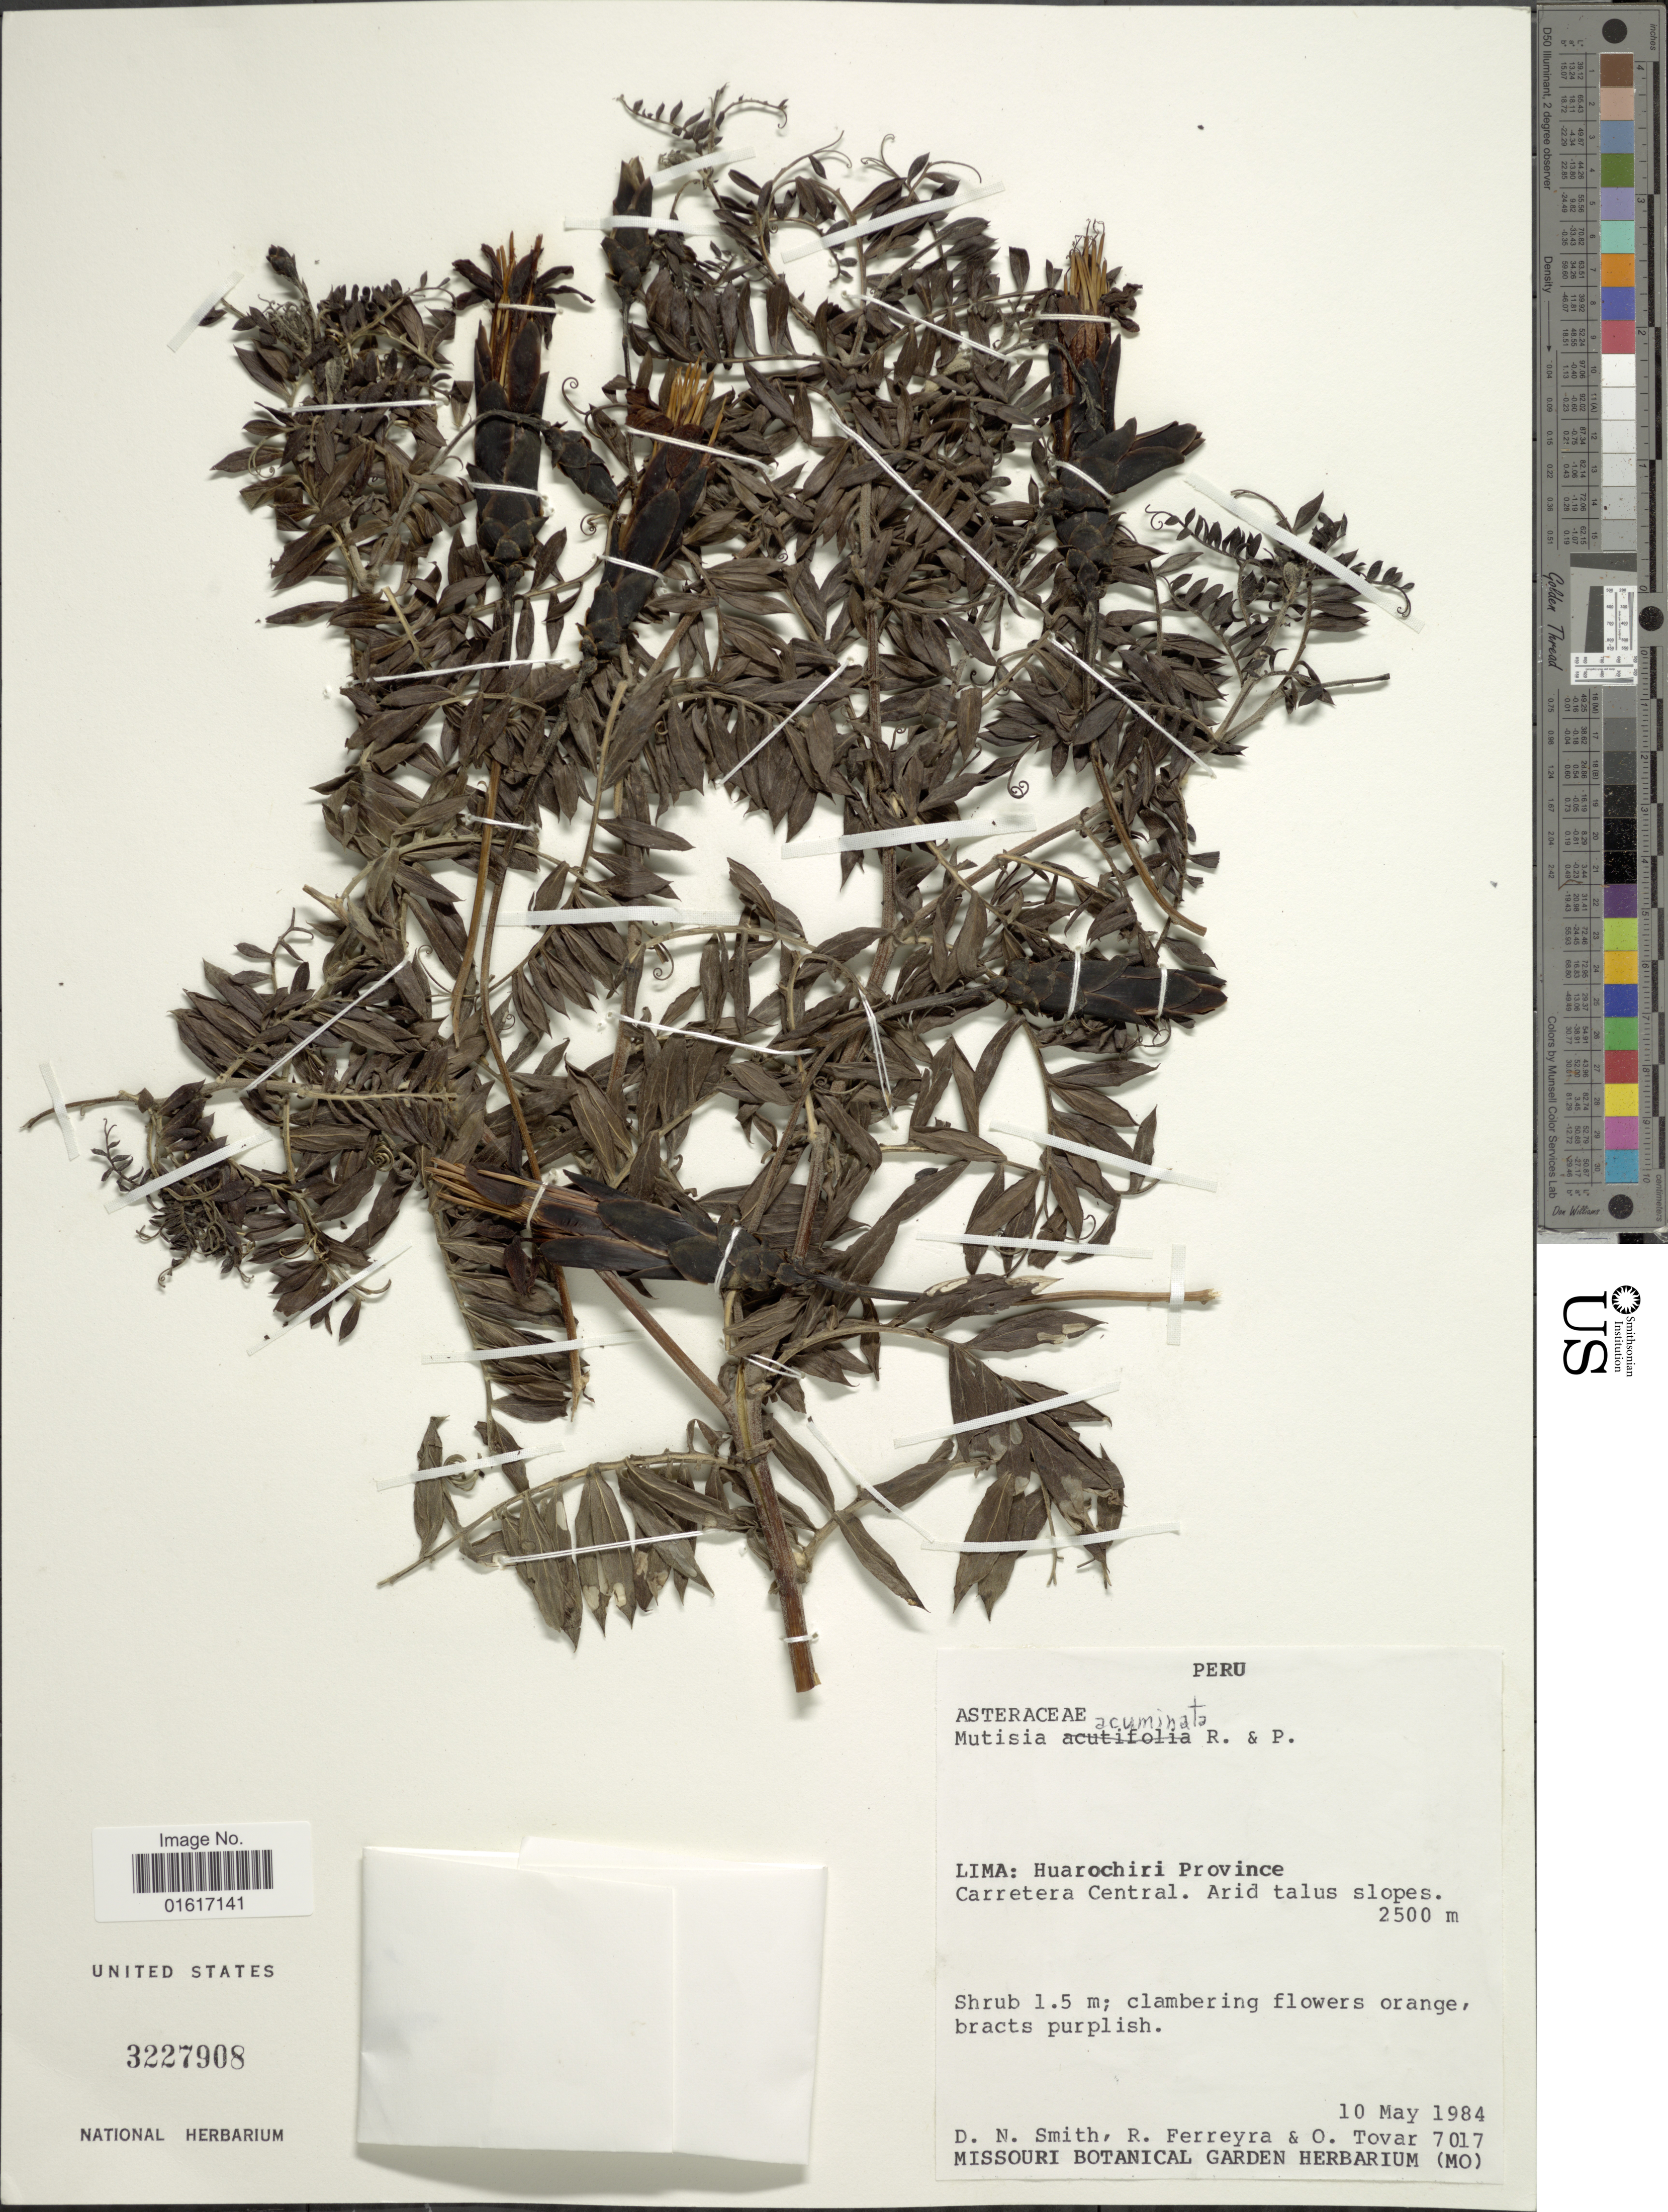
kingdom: Plantae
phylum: Tracheophyta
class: Magnoliopsida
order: Asterales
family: Asteraceae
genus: Mutisia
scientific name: Mutisia acuminata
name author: Ruiz & Pav.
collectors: D. Smith, R. A. Ferreyra & Ó. Tovar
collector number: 7017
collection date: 1984-05-10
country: Peru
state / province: Lima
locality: Huarochiri Province. Carretera Central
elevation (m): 2500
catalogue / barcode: US 3227908